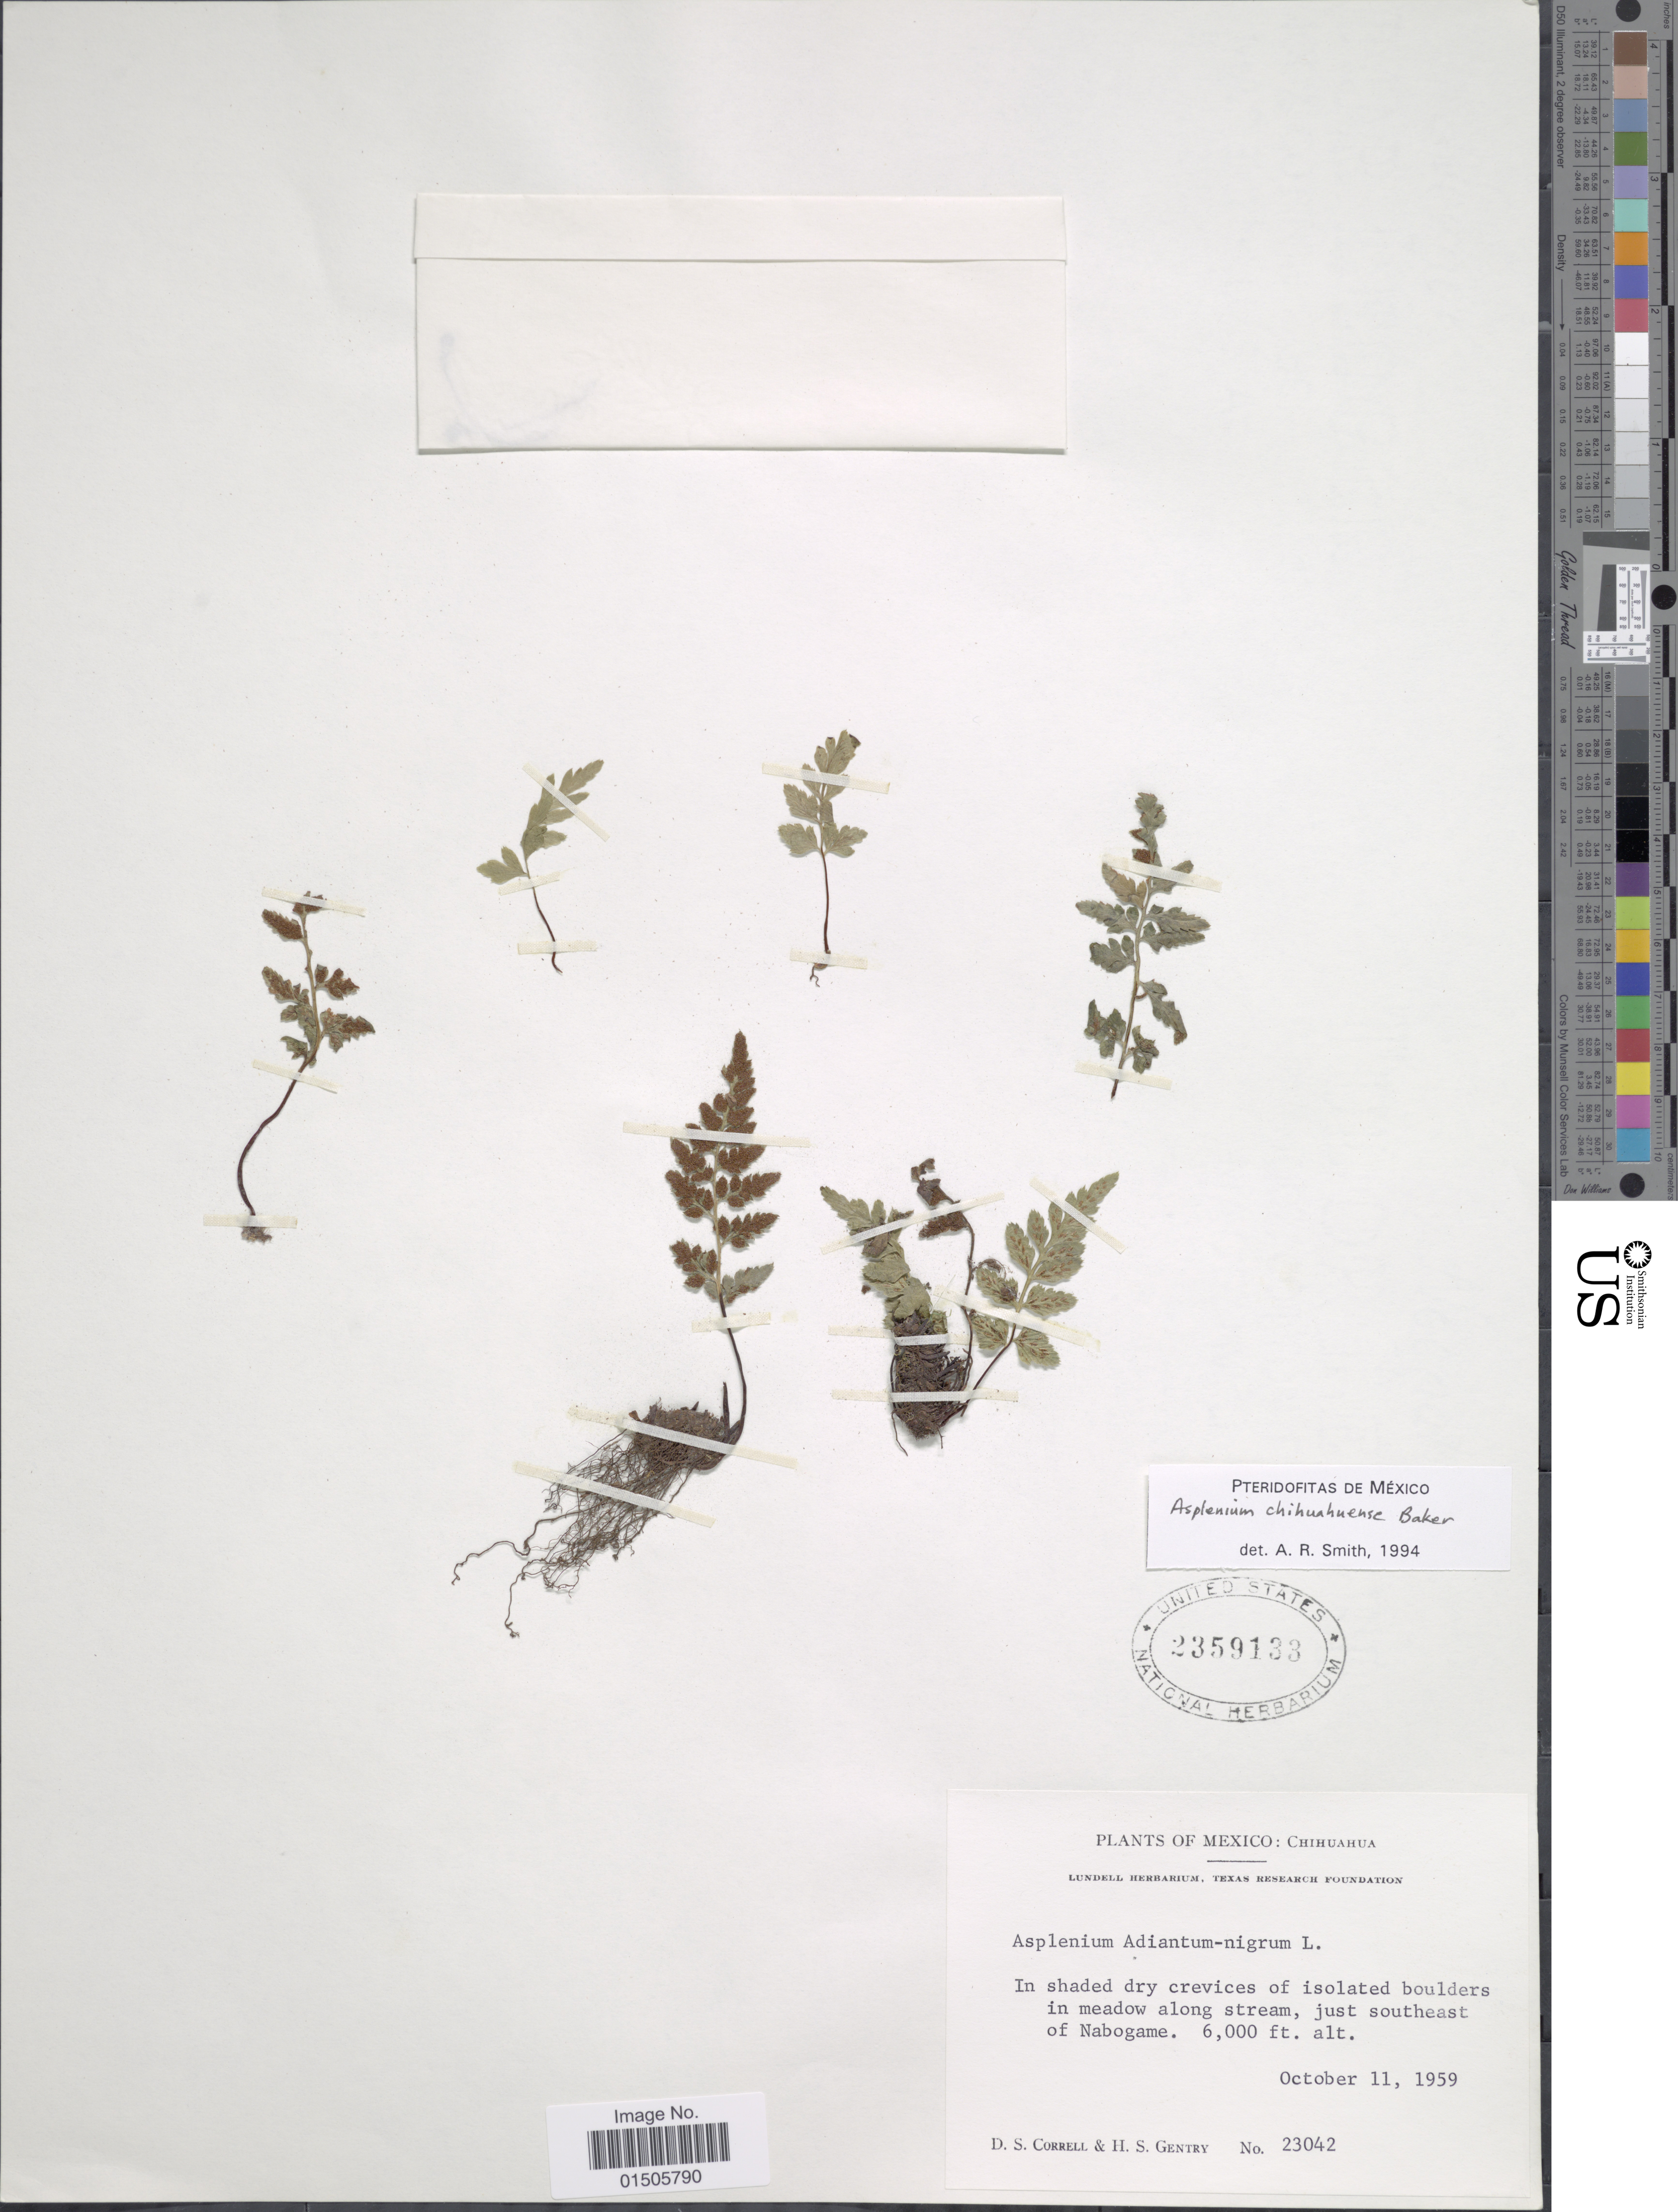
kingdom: Plantae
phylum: Tracheophyta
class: Polypodiopsida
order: Polypodiales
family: Aspleniaceae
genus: Asplenium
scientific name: Asplenium chihuahuense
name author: Baker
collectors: D. S. Correll & H. S. Gentry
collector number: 23042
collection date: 1959-10-11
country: Mexico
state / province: Chihuahua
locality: In shaded dry crevices of isolated boulders in meadow along stream, just southeast of Nabogame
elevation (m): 1829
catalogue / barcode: US 2359133